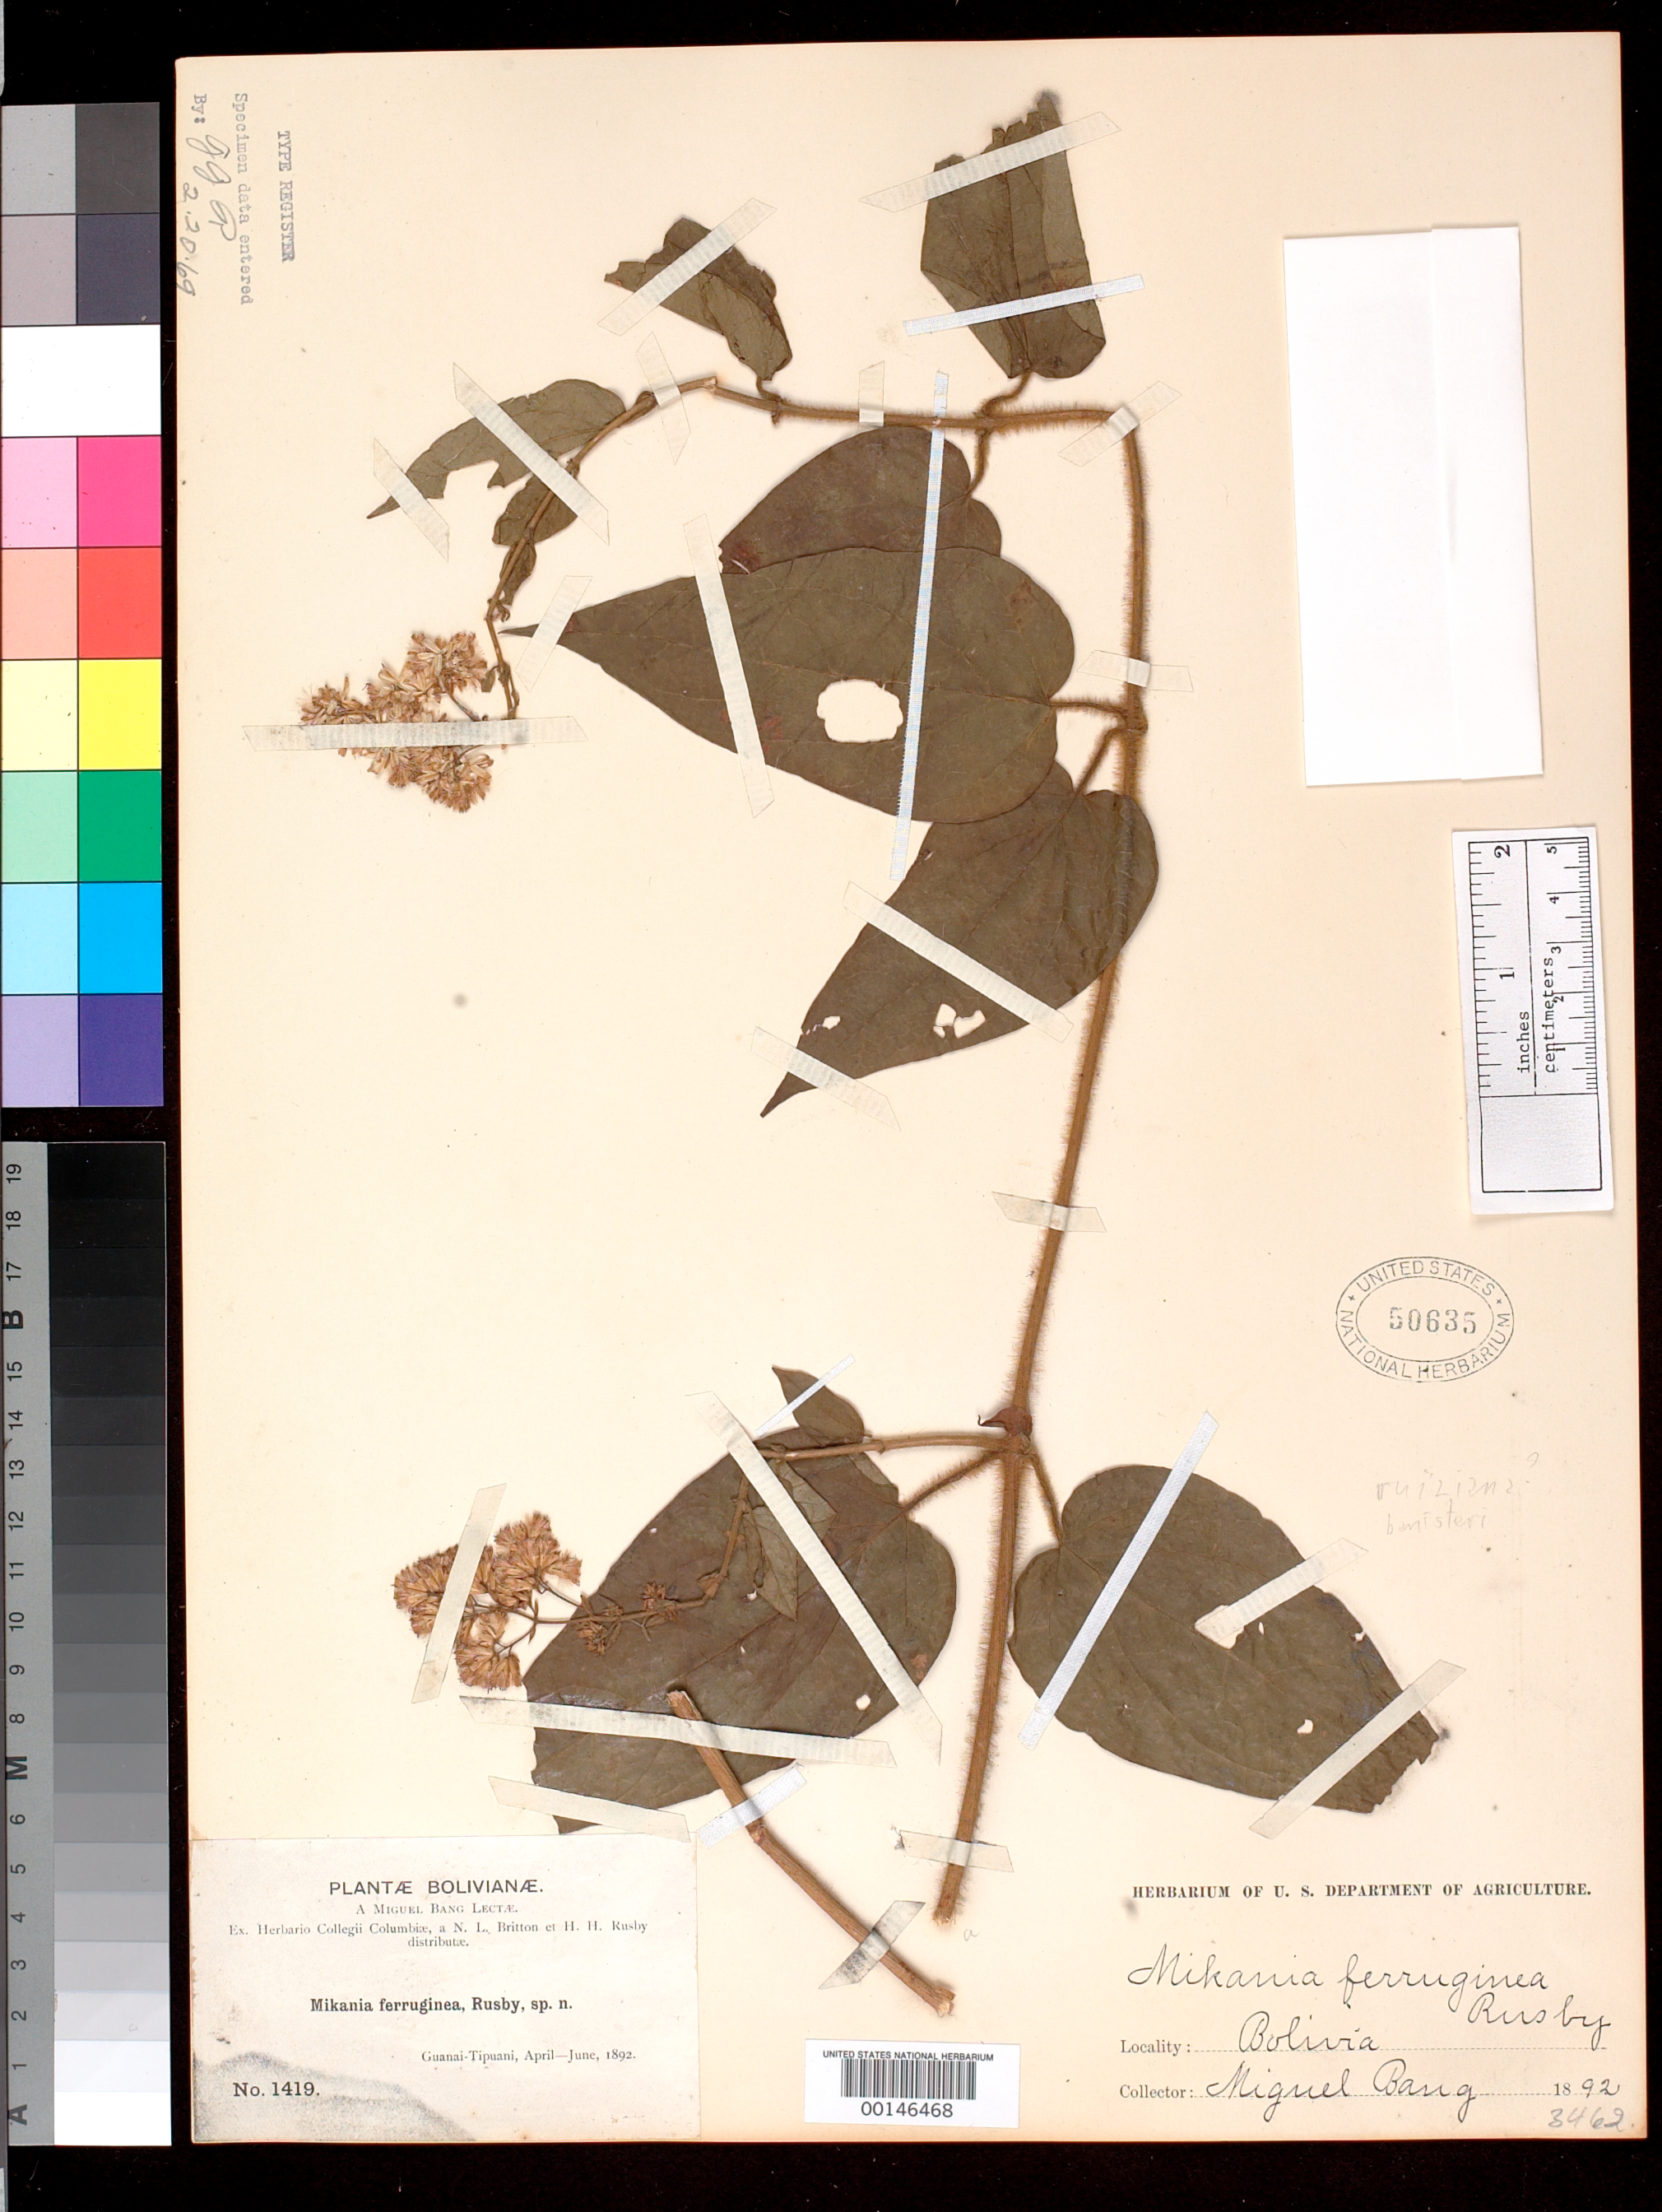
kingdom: Plantae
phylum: Tracheophyta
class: Magnoliopsida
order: Asterales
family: Asteraceae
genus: Willoughbya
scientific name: Willoughbya ferruginea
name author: Rusby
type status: Type Collection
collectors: M. Bang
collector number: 1419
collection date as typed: Apr 1892 to -- Jun 1892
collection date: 1892-04/1892-06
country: Bolivia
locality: Between Guanai and Tipuani.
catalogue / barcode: US 50635